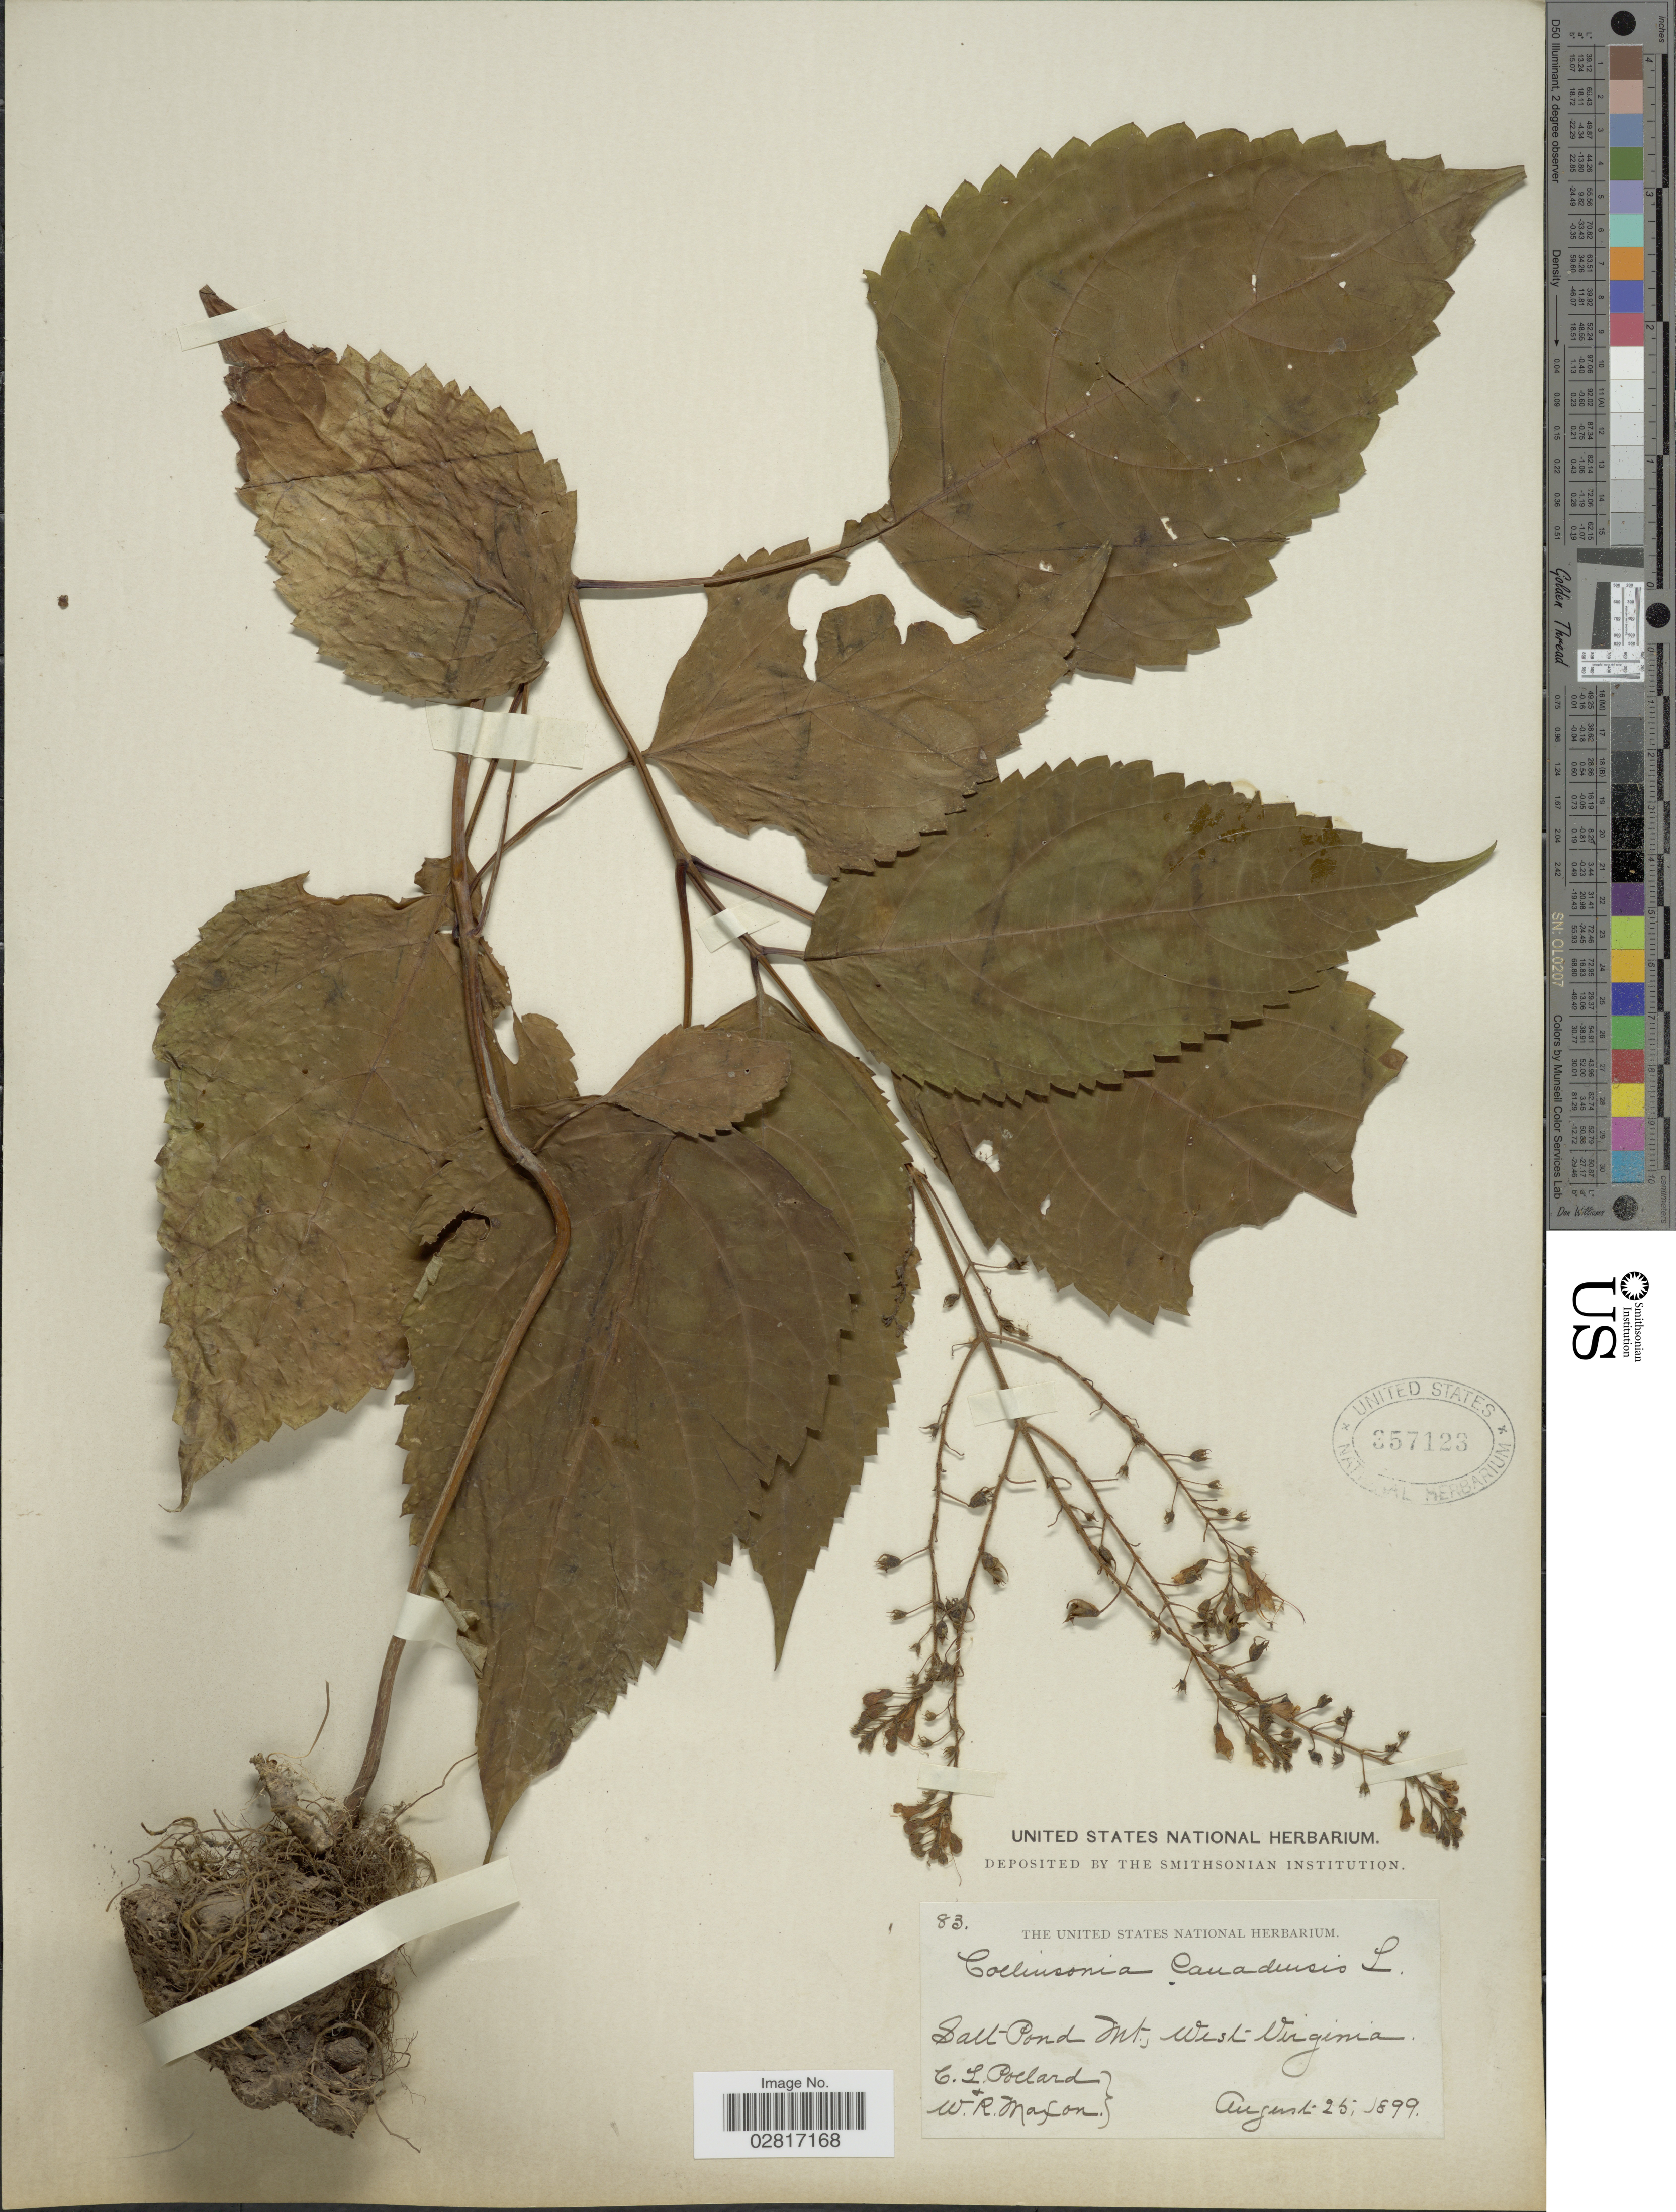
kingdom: Plantae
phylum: Tracheophyta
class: Magnoliopsida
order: Lamiales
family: Lamiaceae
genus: Collinsonia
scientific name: Collinsonia punctata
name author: Elliott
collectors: C. L. Pollard & W. R. Maxon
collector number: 83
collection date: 1899-08-25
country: United States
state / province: West Virginia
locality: Salt Pond Mt.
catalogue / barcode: US 357123